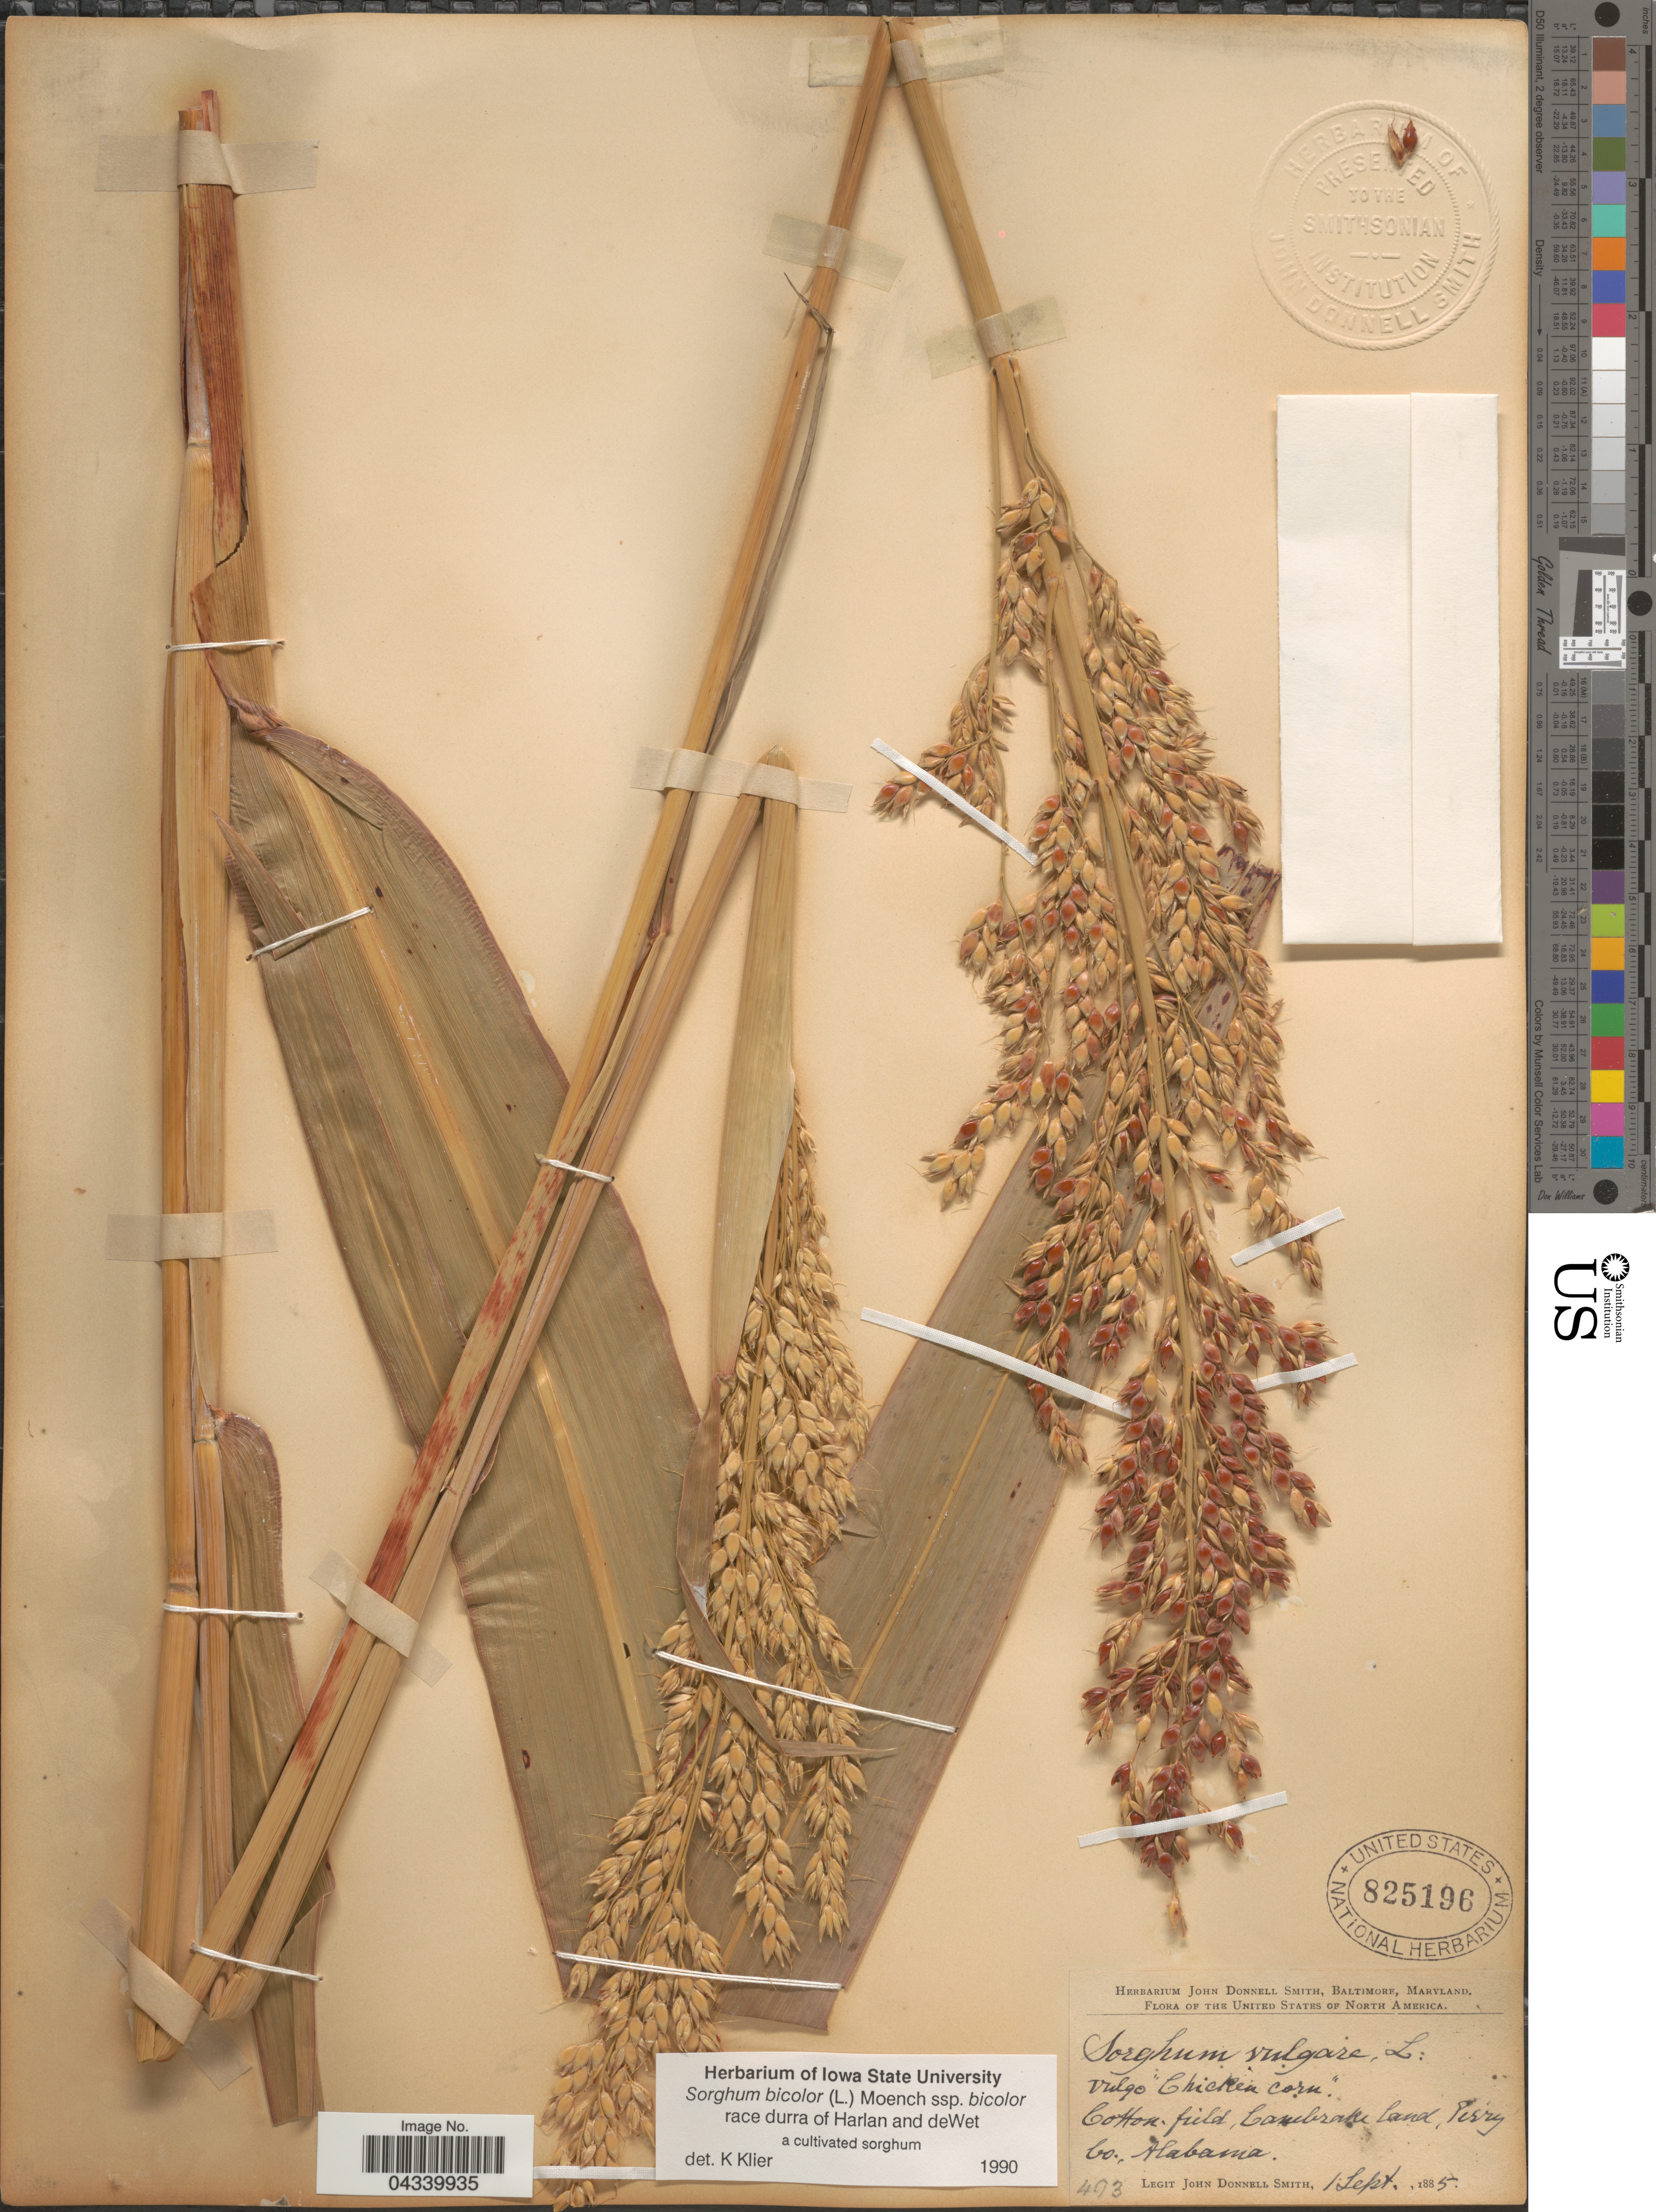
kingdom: Plantae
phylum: Tracheophyta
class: Liliopsida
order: Poales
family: Poaceae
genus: Sorghum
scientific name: Sorghum bicolor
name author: (L.) Moench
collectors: J. Donnell Smith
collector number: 493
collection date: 1885-09-01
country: United States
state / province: Alabama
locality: Cotton-field, Canebrake land, Perry Co.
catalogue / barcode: US 825196